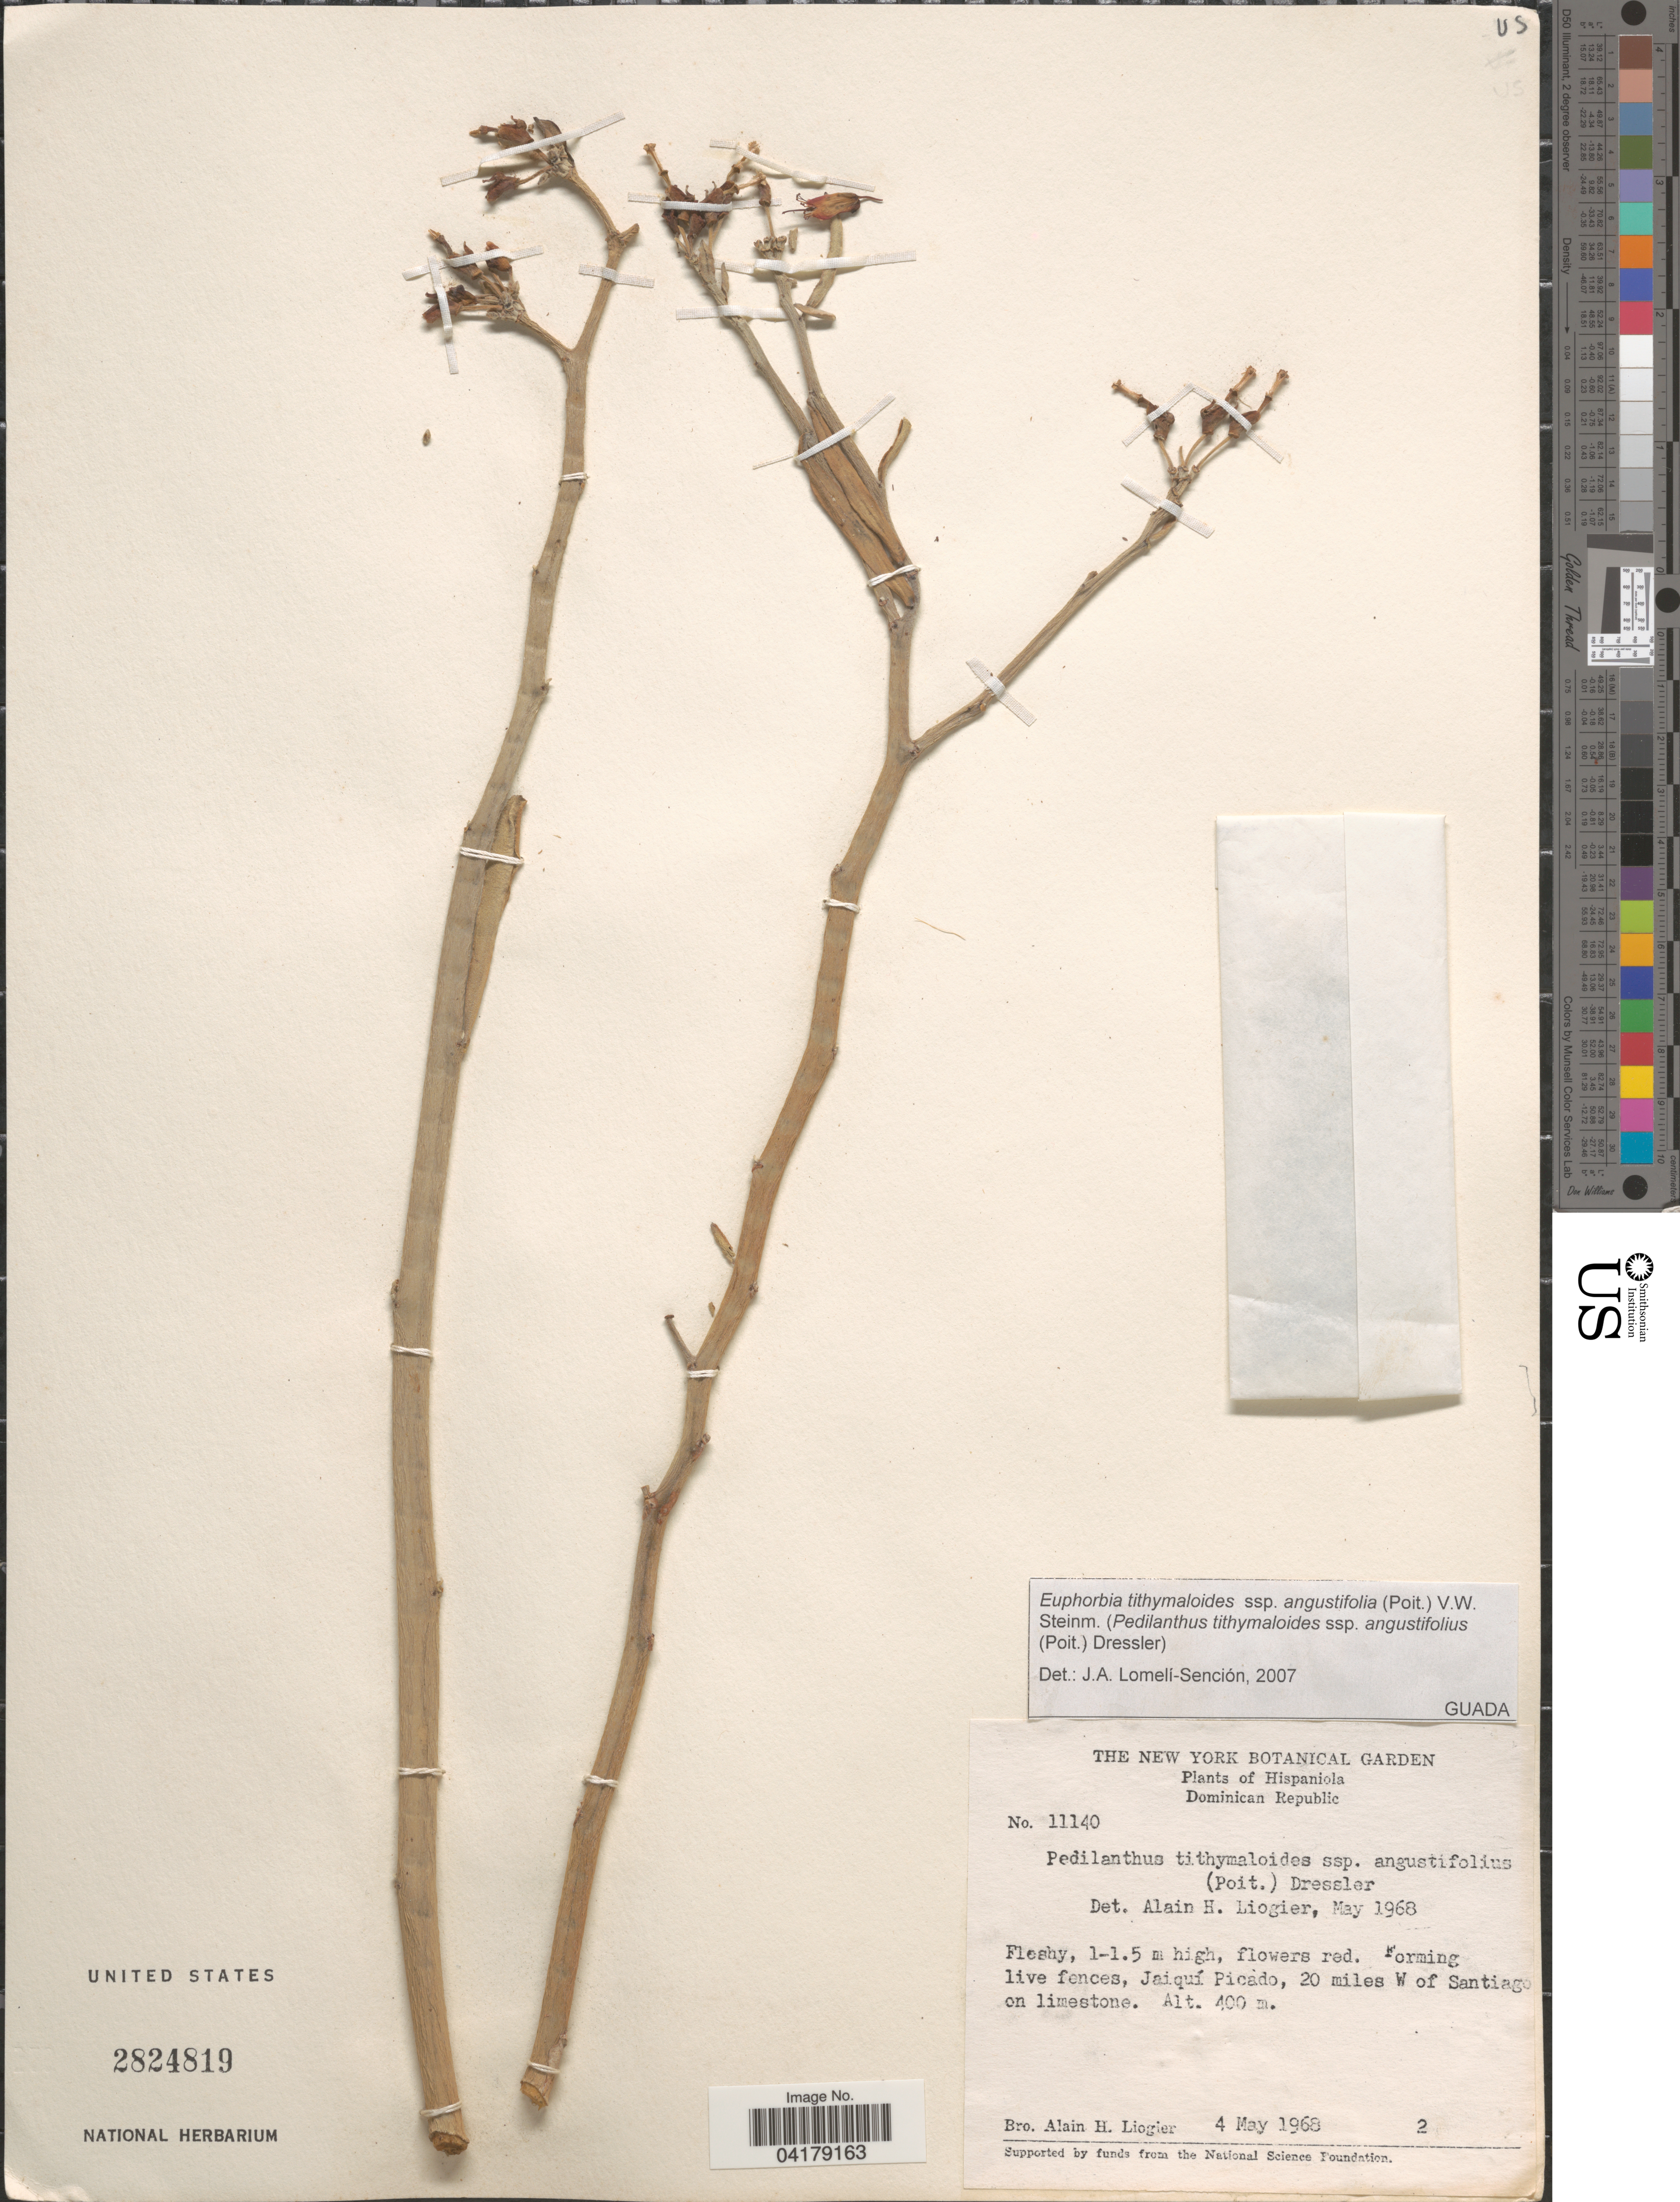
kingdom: Plantae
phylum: Tracheophyta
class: Magnoliopsida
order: Malpighiales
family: Euphorbiaceae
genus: Euphorbia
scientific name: Euphorbia tithymaloides subsp. angustifolia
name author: (Poit.) V.W. Steinm.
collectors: A. H. Liogier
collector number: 11140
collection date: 1968-05-04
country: Dominican Republic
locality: Hispaniola. Jaiquí Picado, 20 miles W of Santiago on limestone.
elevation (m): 400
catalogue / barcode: US 2824819